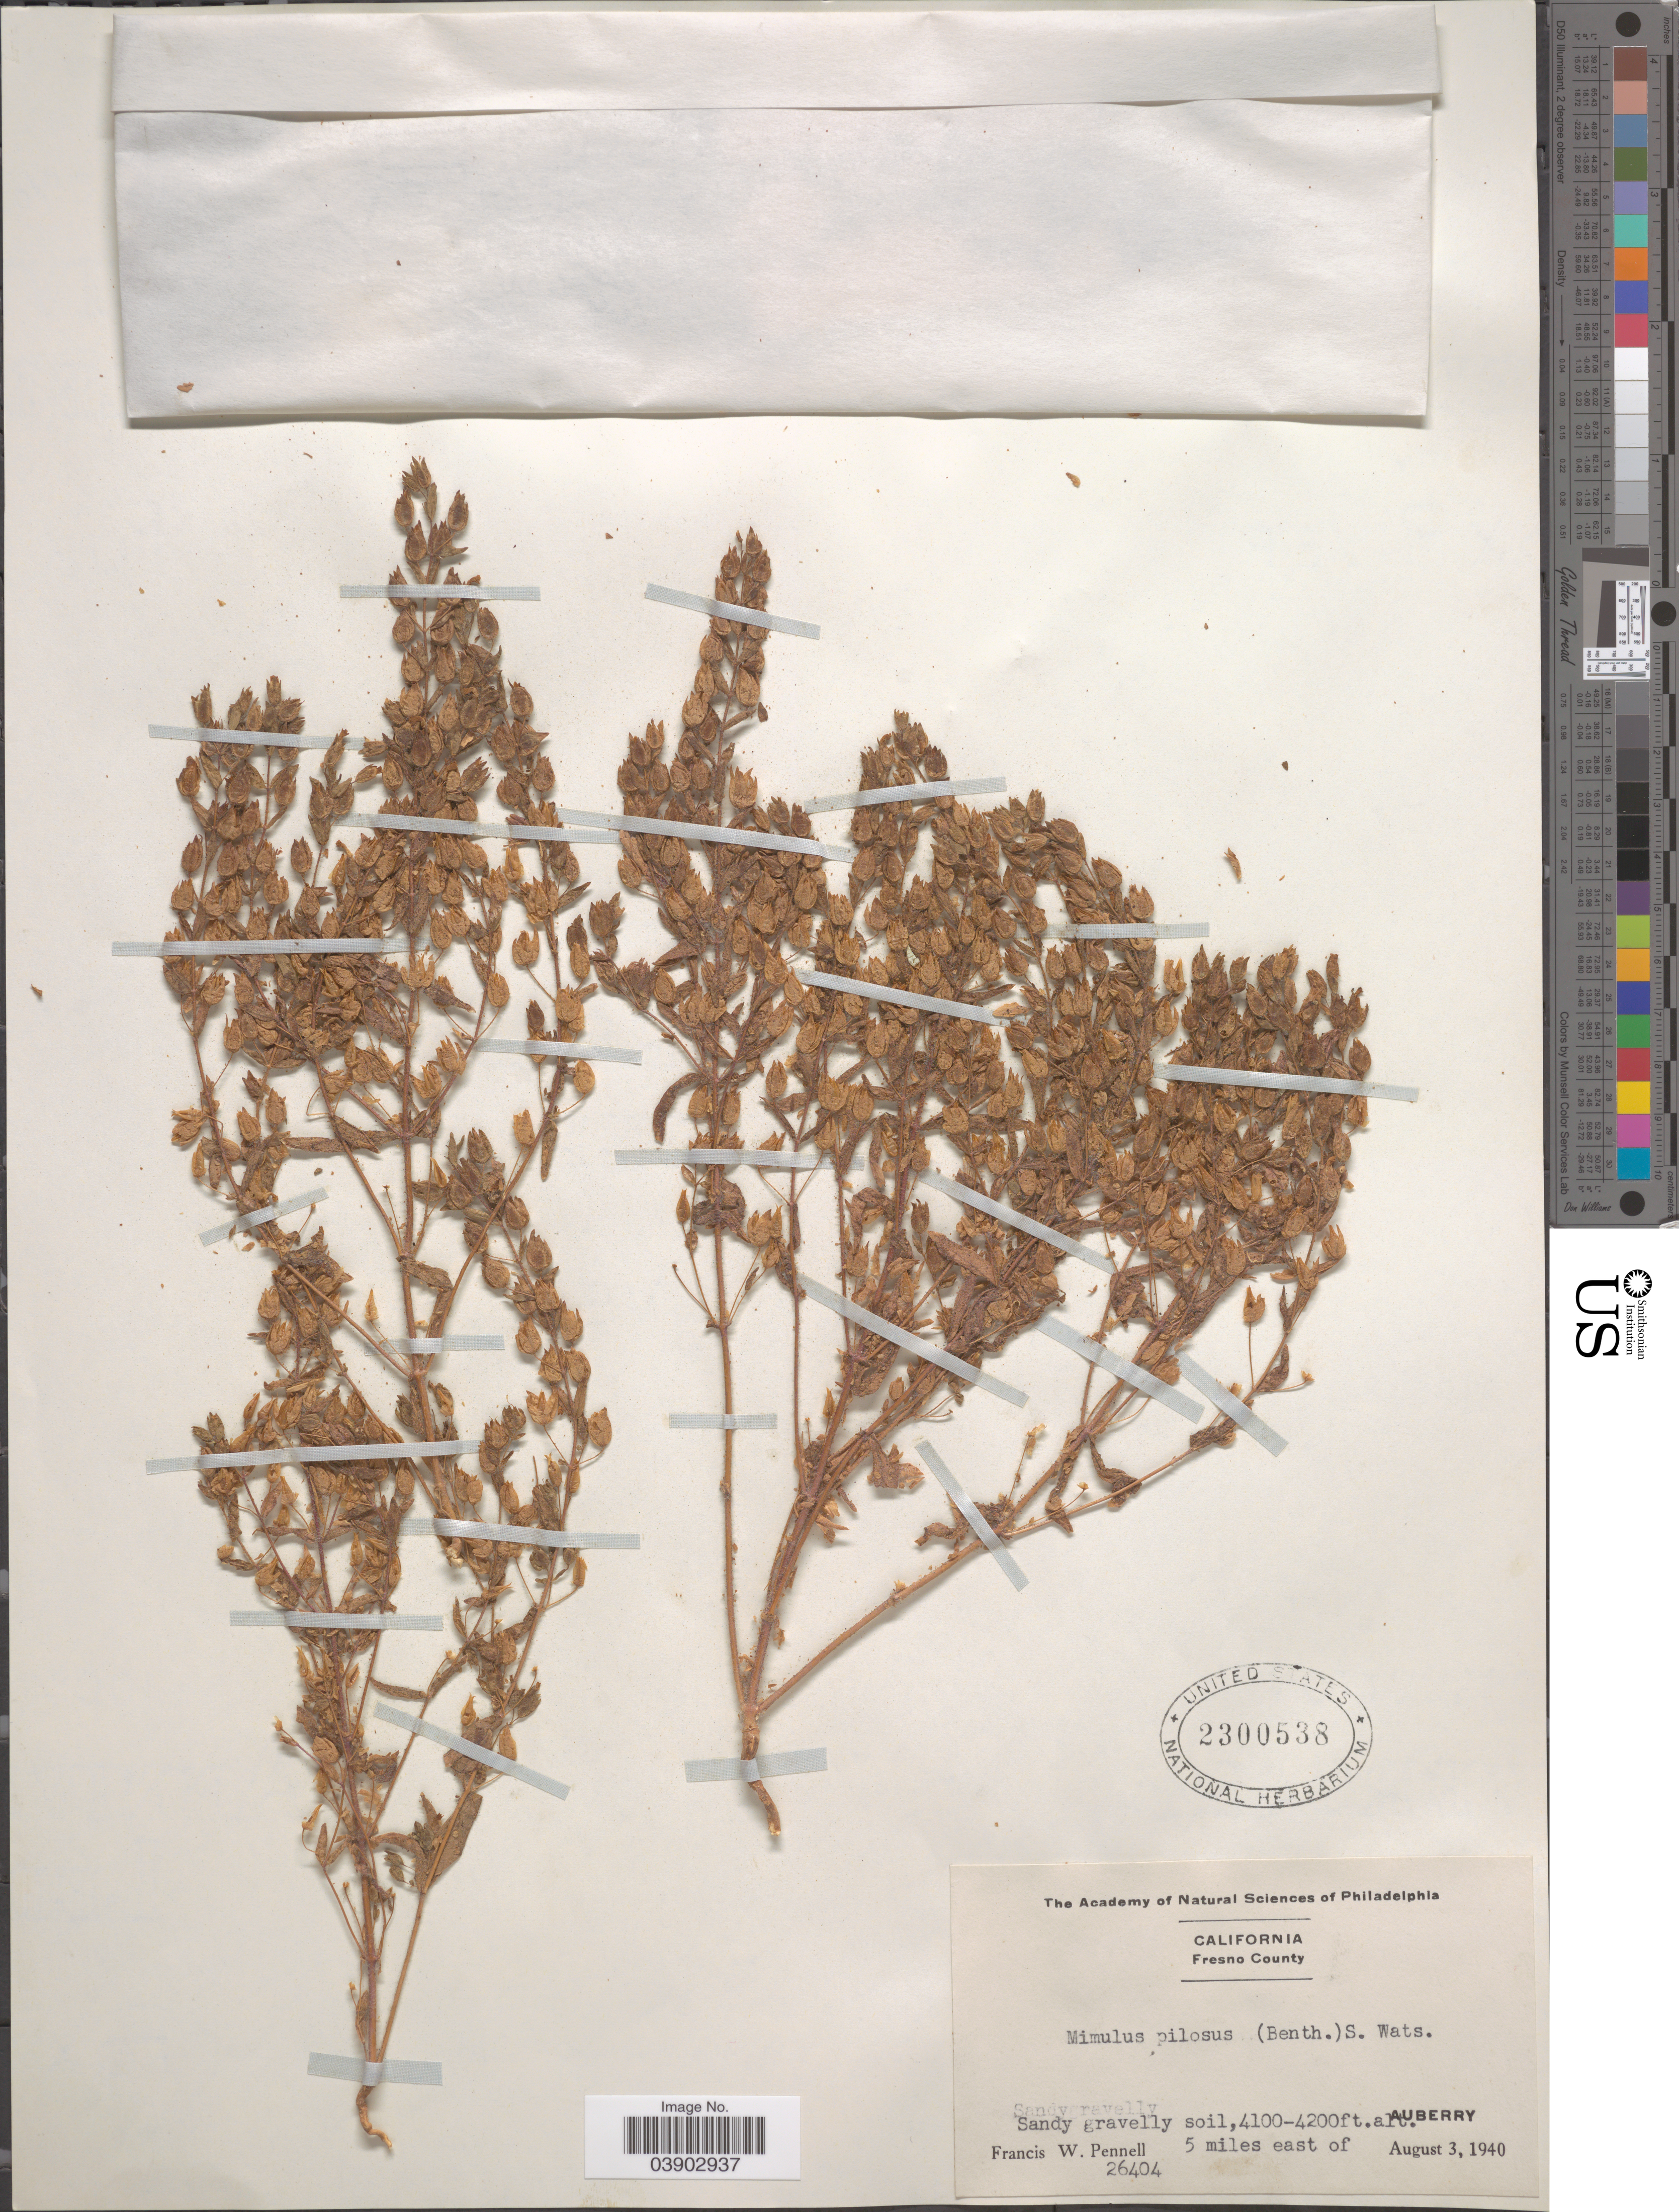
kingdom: Plantae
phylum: Tracheophyta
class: Magnoliopsida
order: Lamiales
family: Phrymaceae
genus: Mimetanthe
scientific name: Mimetanthe pilosa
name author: (Benth.) Greene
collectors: F. W. Pennell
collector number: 26404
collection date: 1940-08-03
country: United States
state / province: California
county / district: Fresno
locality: Fresno County. 5 miles east of Auberry.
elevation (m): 1250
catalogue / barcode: US 2300538